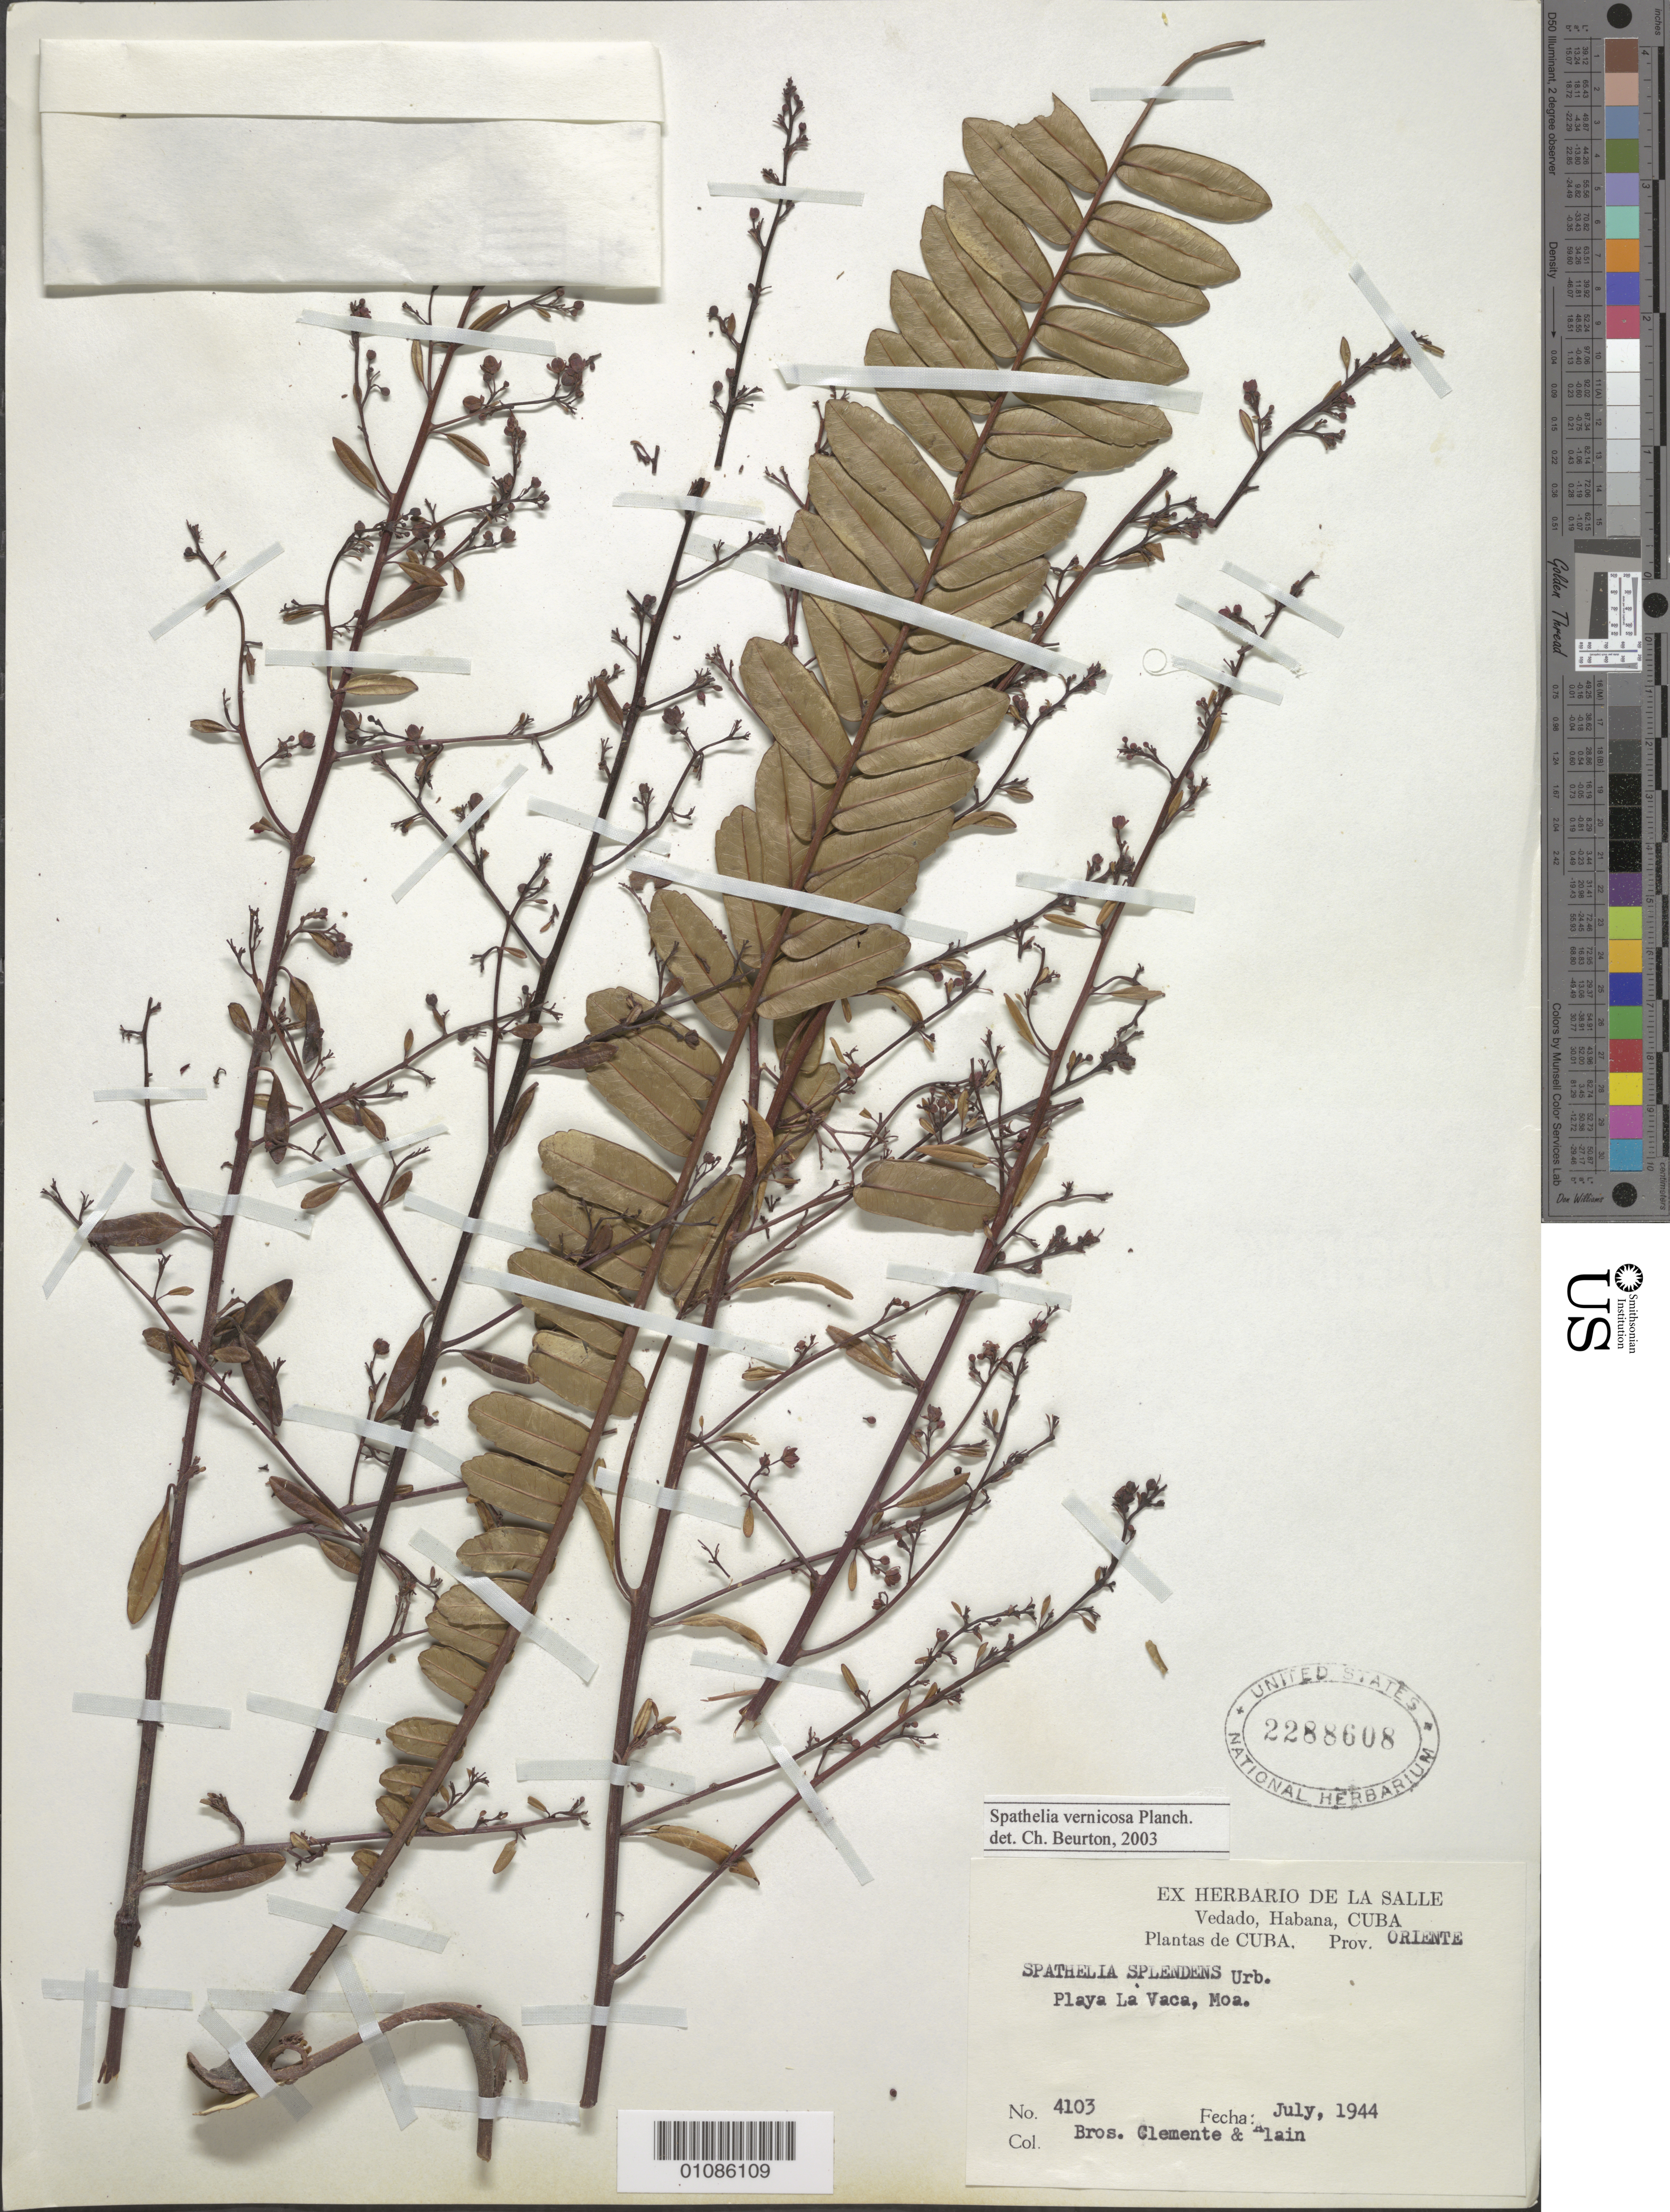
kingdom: Plantae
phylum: Tracheophyta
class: Magnoliopsida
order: Sapindales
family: Rutaceae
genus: Spathelia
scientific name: Spathelia pinetorum subsp. megaphylla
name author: (Vict.) Borhidi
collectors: Bro. Clemente & A. H. Liogier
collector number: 4103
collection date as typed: Jul 1944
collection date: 1944-07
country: Cuba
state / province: Holguín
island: Cuba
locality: playa la vaca, Moa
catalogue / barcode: US 2288608